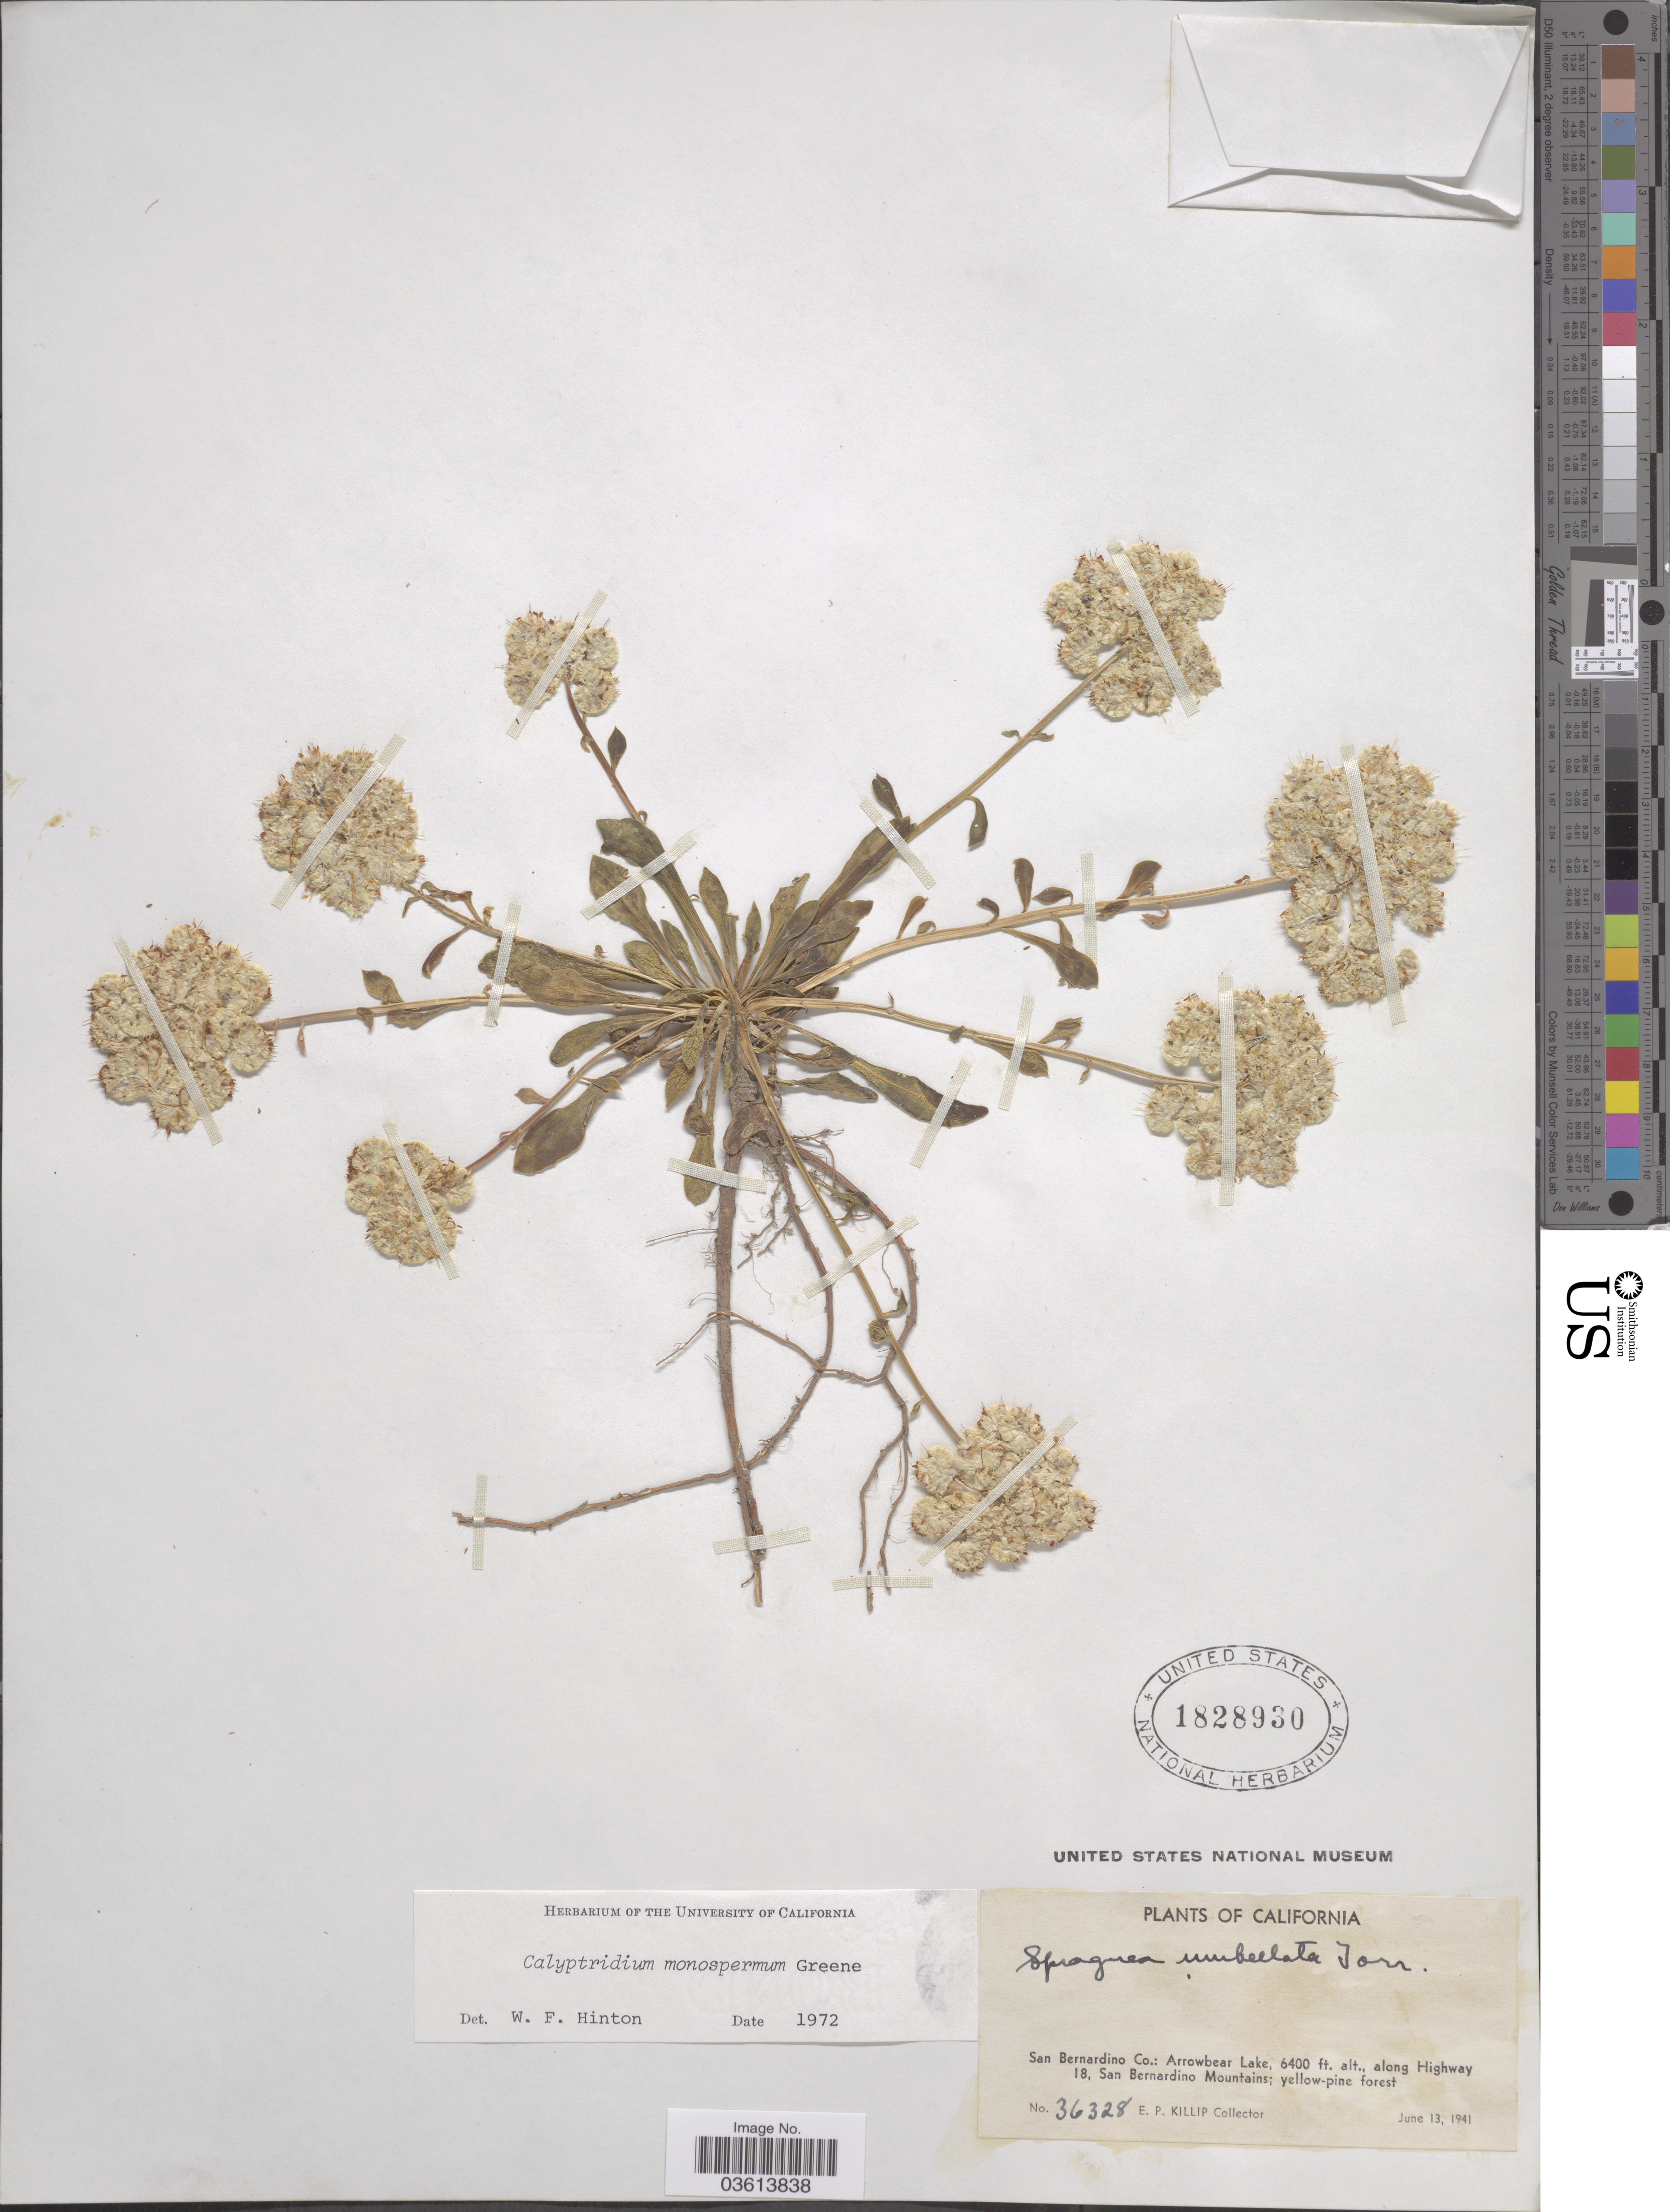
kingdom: Plantae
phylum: Tracheophyta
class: Magnoliopsida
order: Caryophyllales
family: Montiaceae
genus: Calyptridium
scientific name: Calyptridium monospermum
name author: Greene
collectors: E. P. Killip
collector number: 36328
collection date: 1941-06-13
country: United States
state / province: California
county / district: San Bernardino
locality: San Bernardino Co.: Arrowbear Lake, along Highway 18, San Bernardino Mountains.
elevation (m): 1951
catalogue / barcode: US 1828930